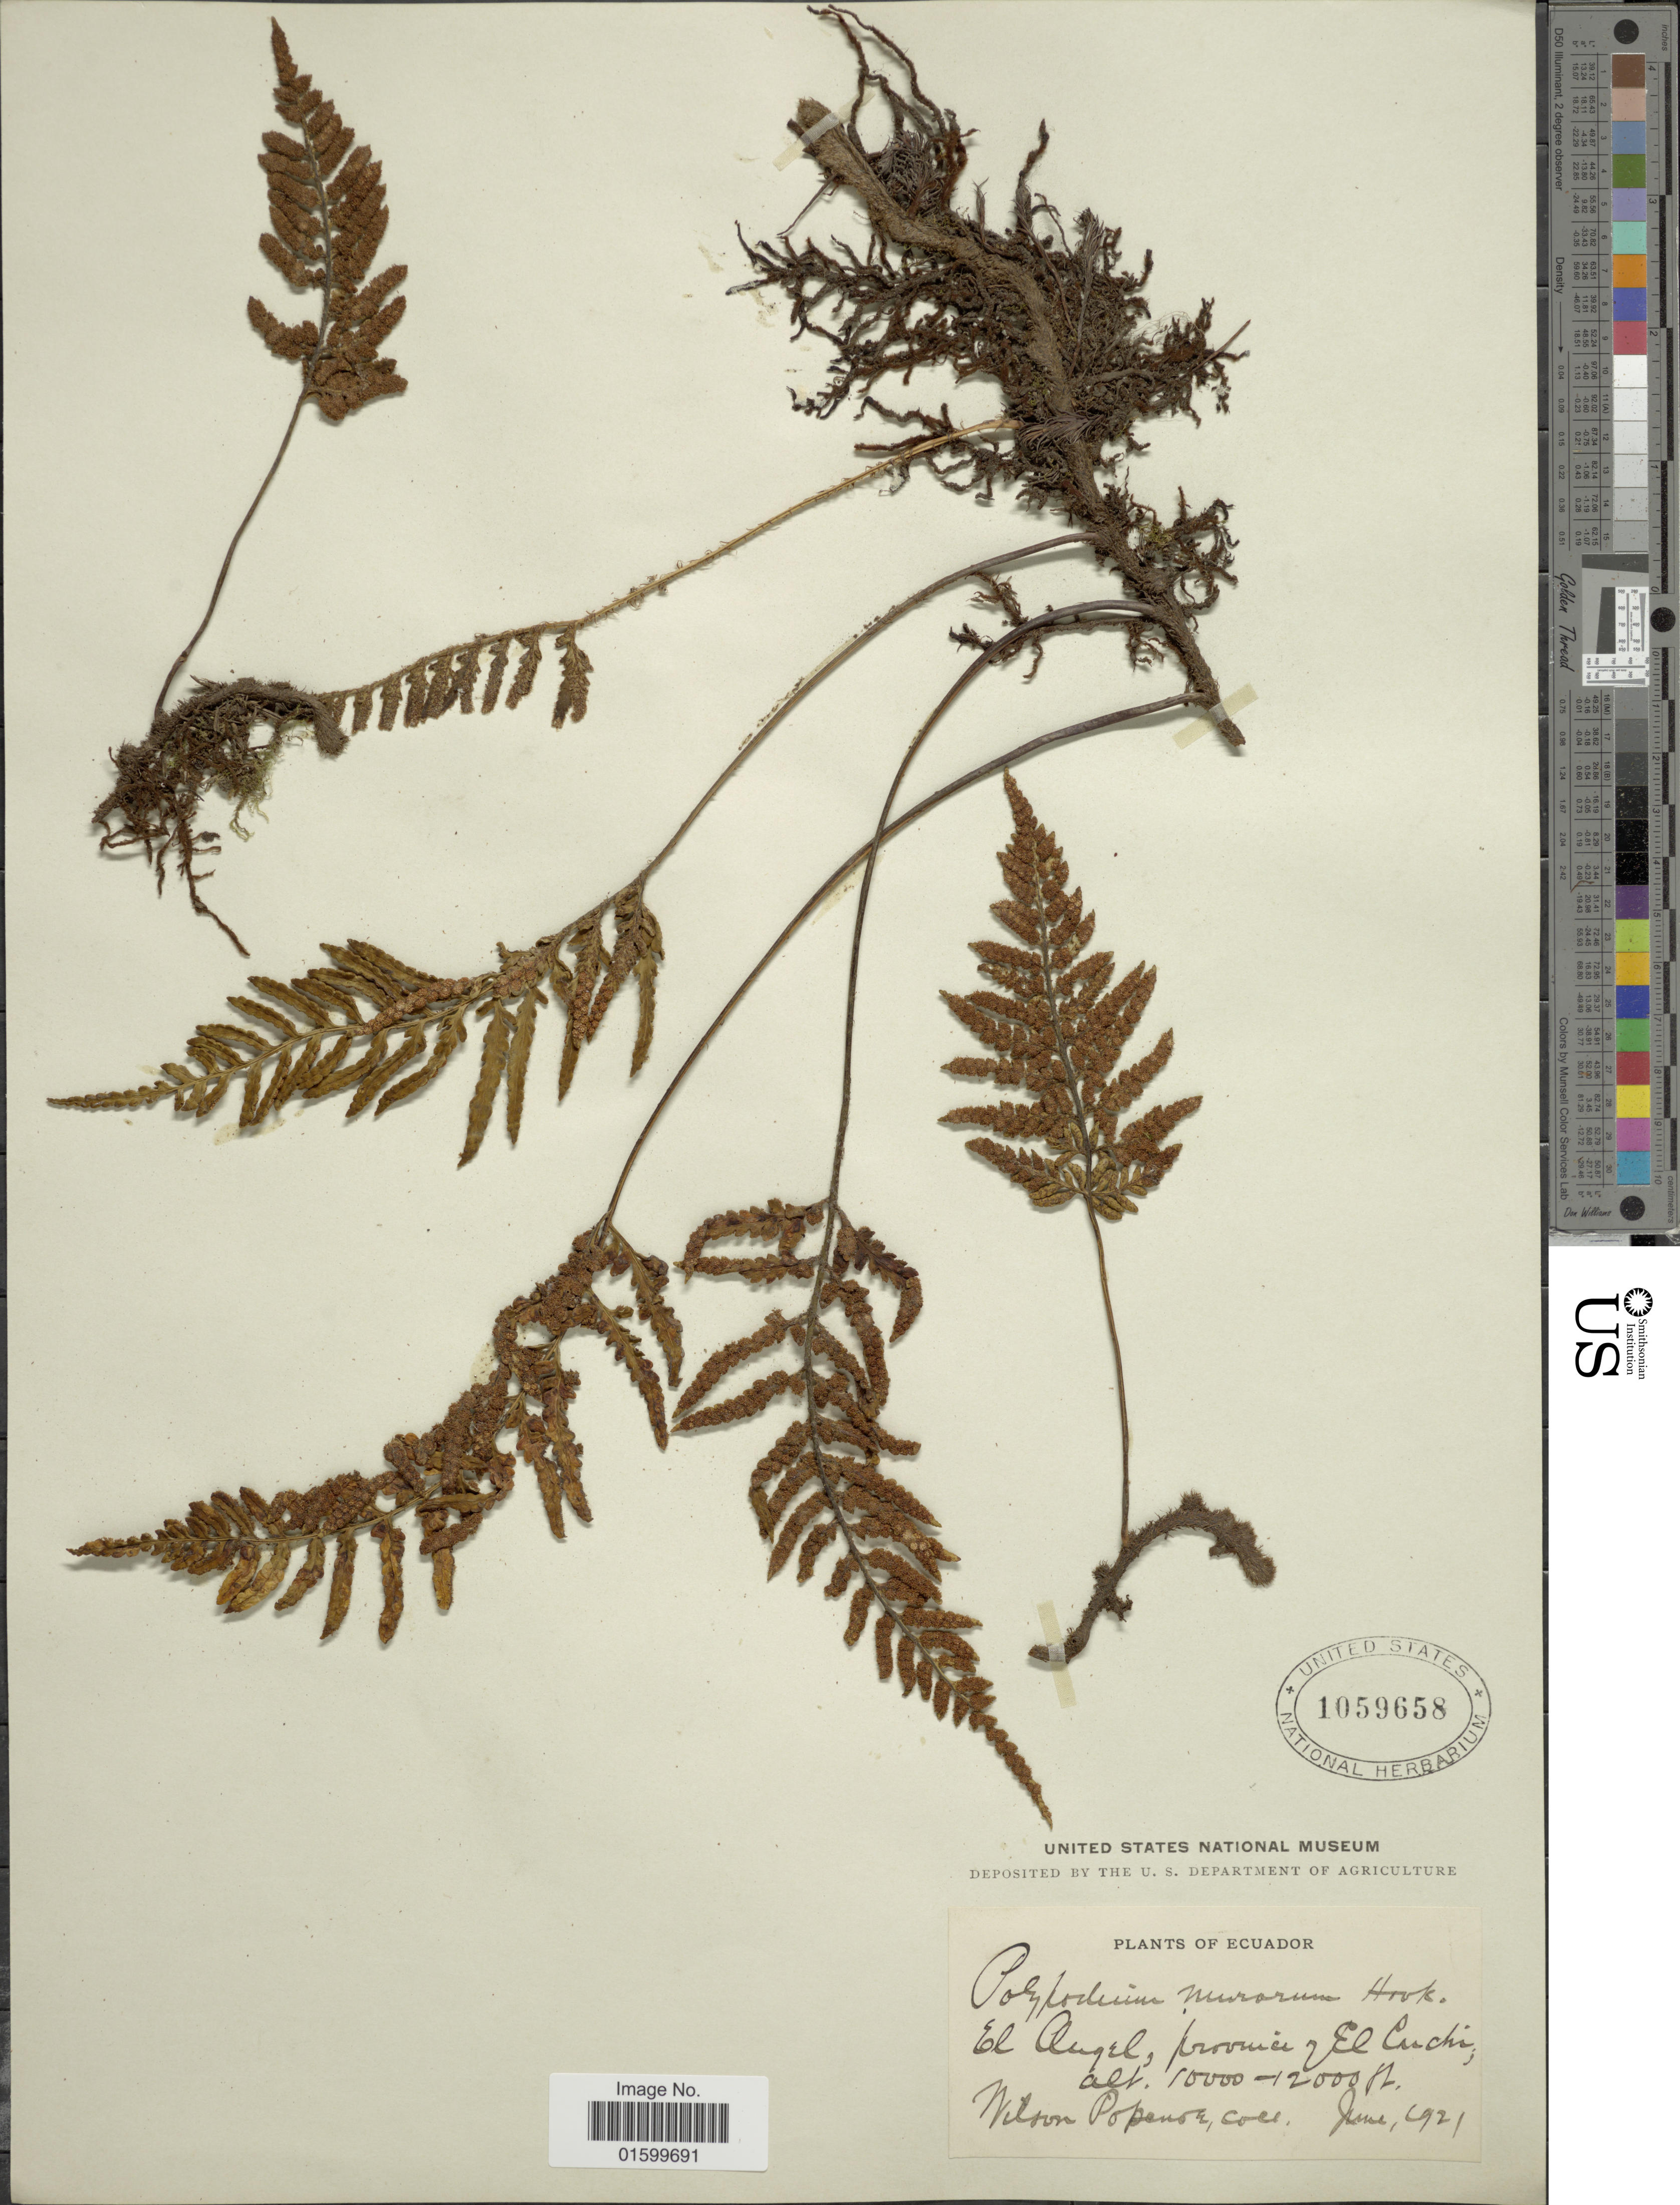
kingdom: Plantae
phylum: Tracheophyta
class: Polypodiopsida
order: Polypodiales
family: Polypodiaceae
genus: Pleopeltis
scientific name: Pleopeltis murorum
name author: (Hook.) A.R. Sm. & Tejero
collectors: W. Popenoe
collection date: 1921-06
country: Ecuador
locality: El Angel, province of El Cuchi [interpreted]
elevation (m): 3048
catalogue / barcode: US 1059658